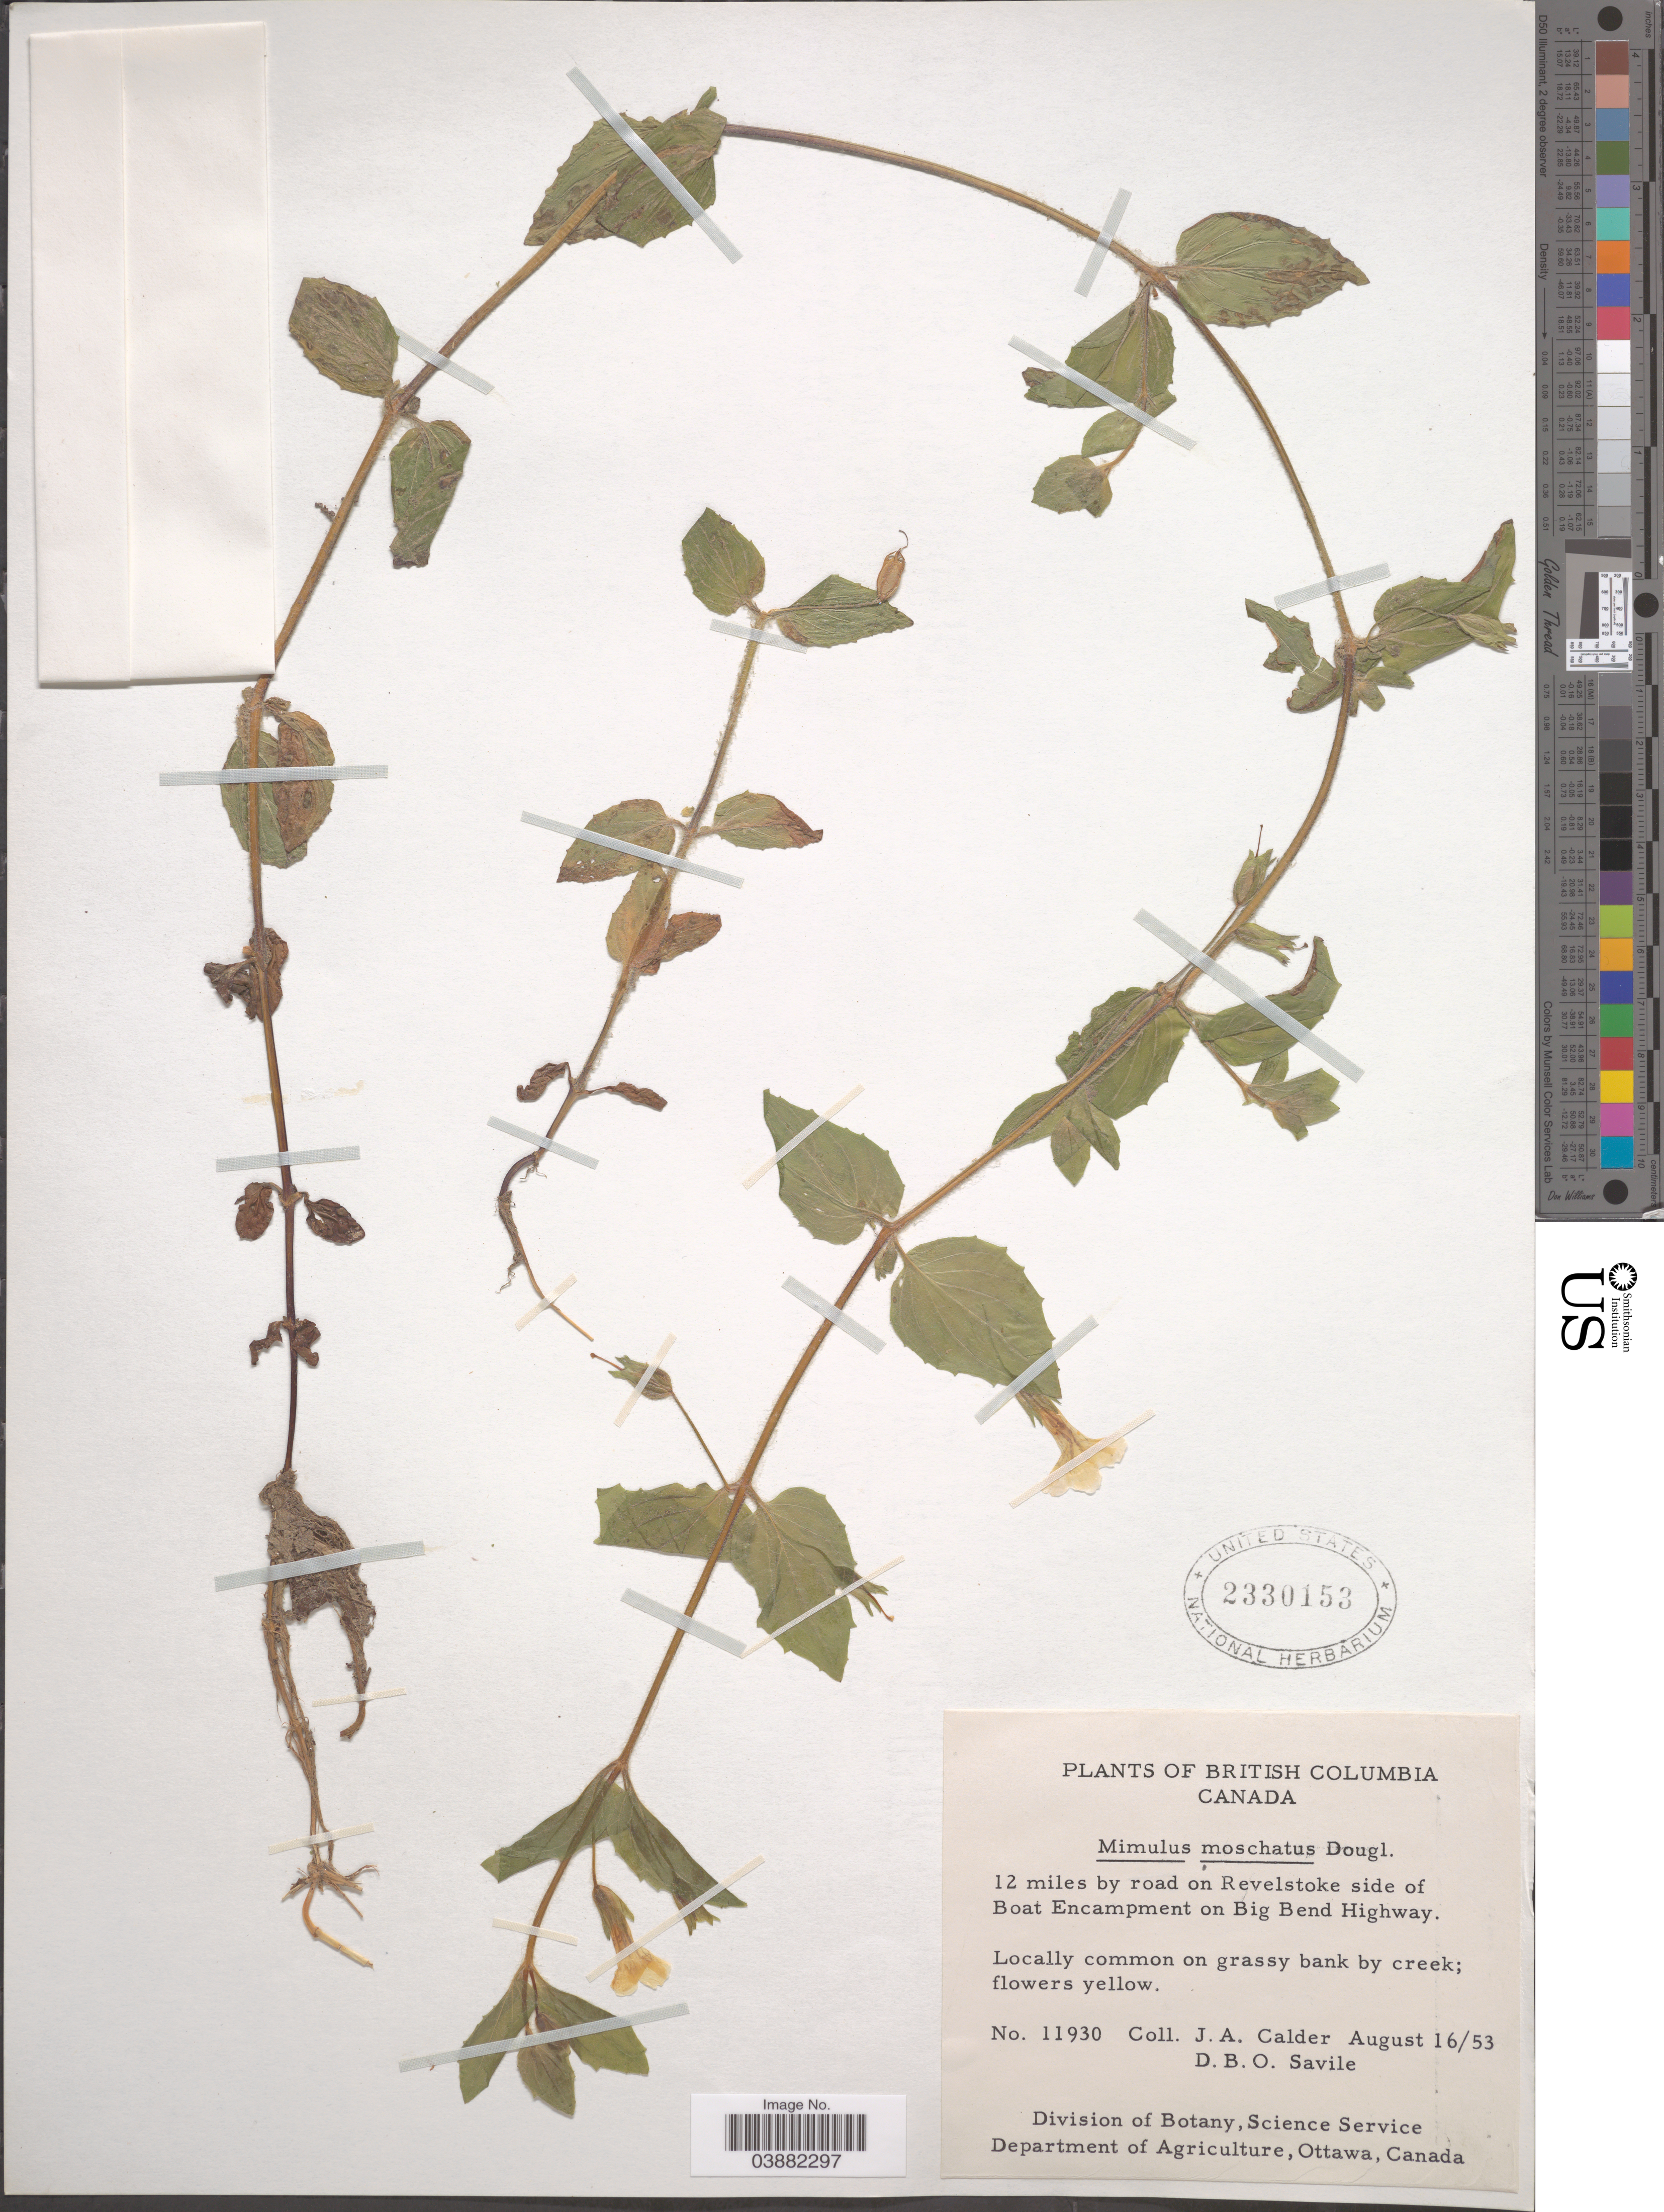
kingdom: Plantae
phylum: Tracheophyta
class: Magnoliopsida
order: Lamiales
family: Phrymaceae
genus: Mimulus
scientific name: Mimulus moschatus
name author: Douglas ex Lindl.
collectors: J. A. Calder & D. Savile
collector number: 11930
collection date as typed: Transcribed d/m/y: 16/8/53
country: Canada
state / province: British Columbia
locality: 12 miles by road on Revelstoke side of Boat Encampment on Big Bend Highway.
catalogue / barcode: US 2330153